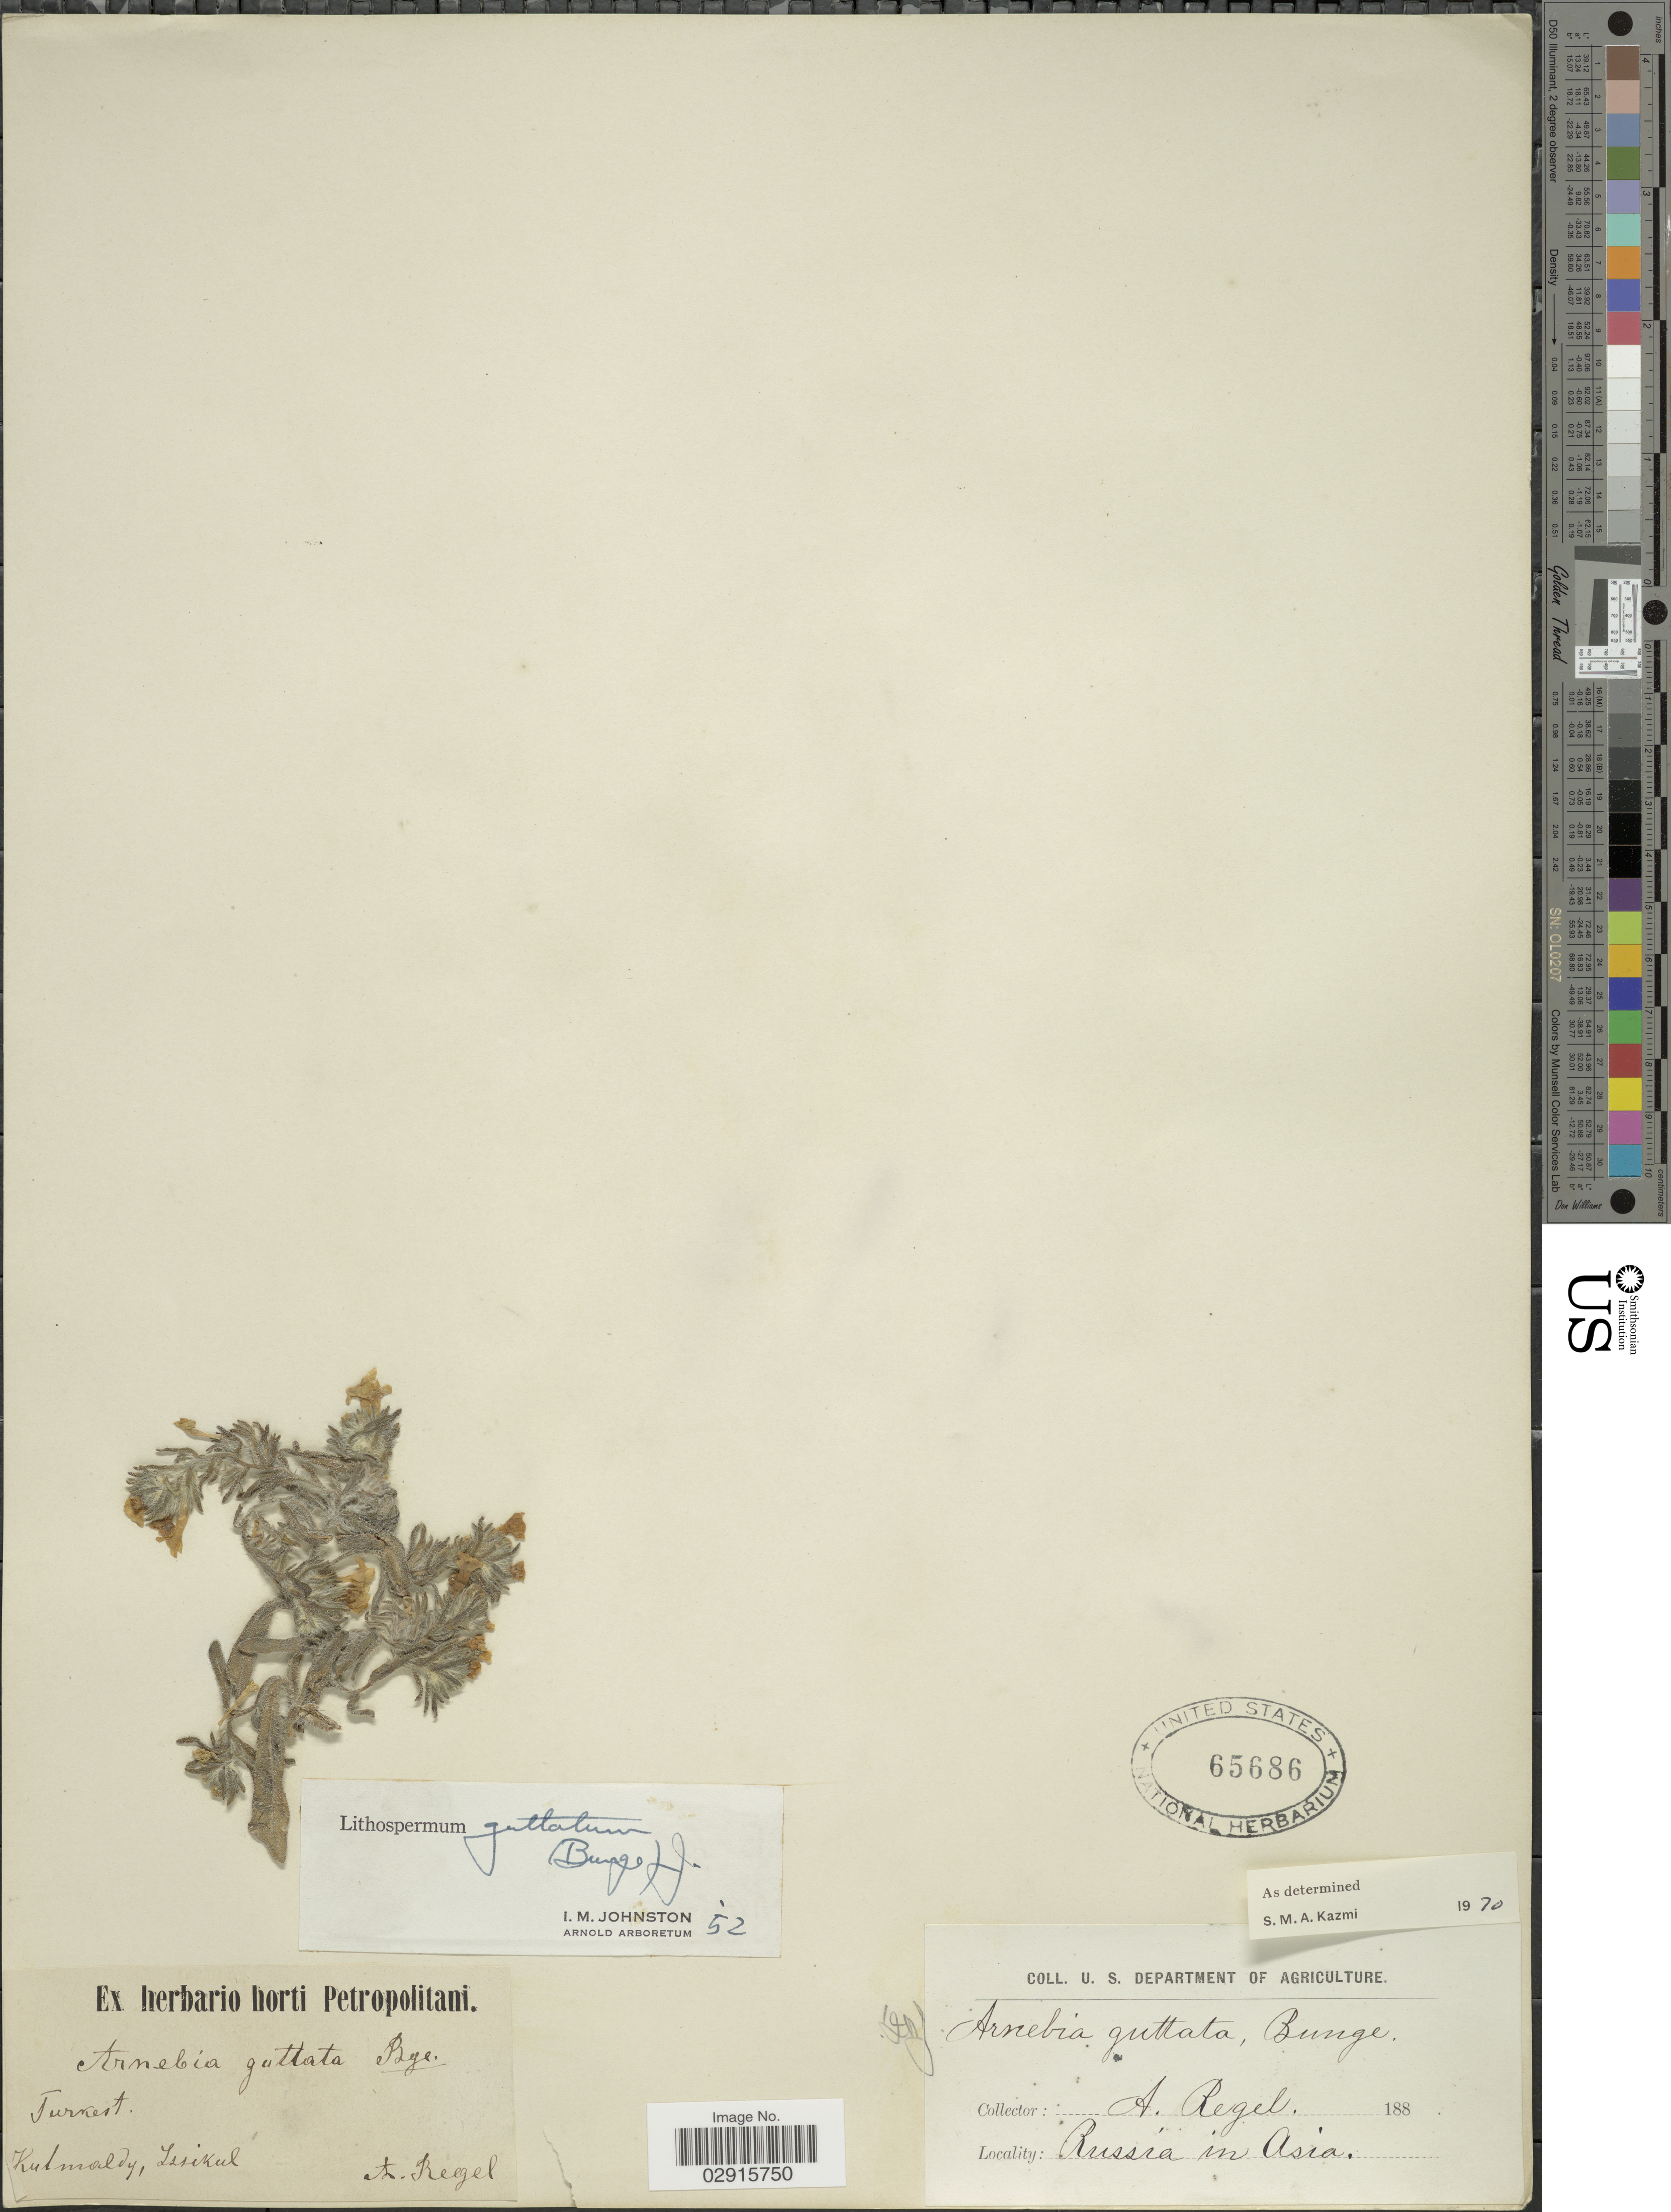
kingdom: Plantae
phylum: Tracheophyta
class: Magnoliopsida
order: Boraginales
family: Boraginaceae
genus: Arnebia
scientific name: Arnebia guttata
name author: Bunge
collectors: A. Regel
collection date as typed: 188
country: Kyrgyzstan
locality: Russia in Asia. Turkest. Kulmaldy, Issikul.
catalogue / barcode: US 65686